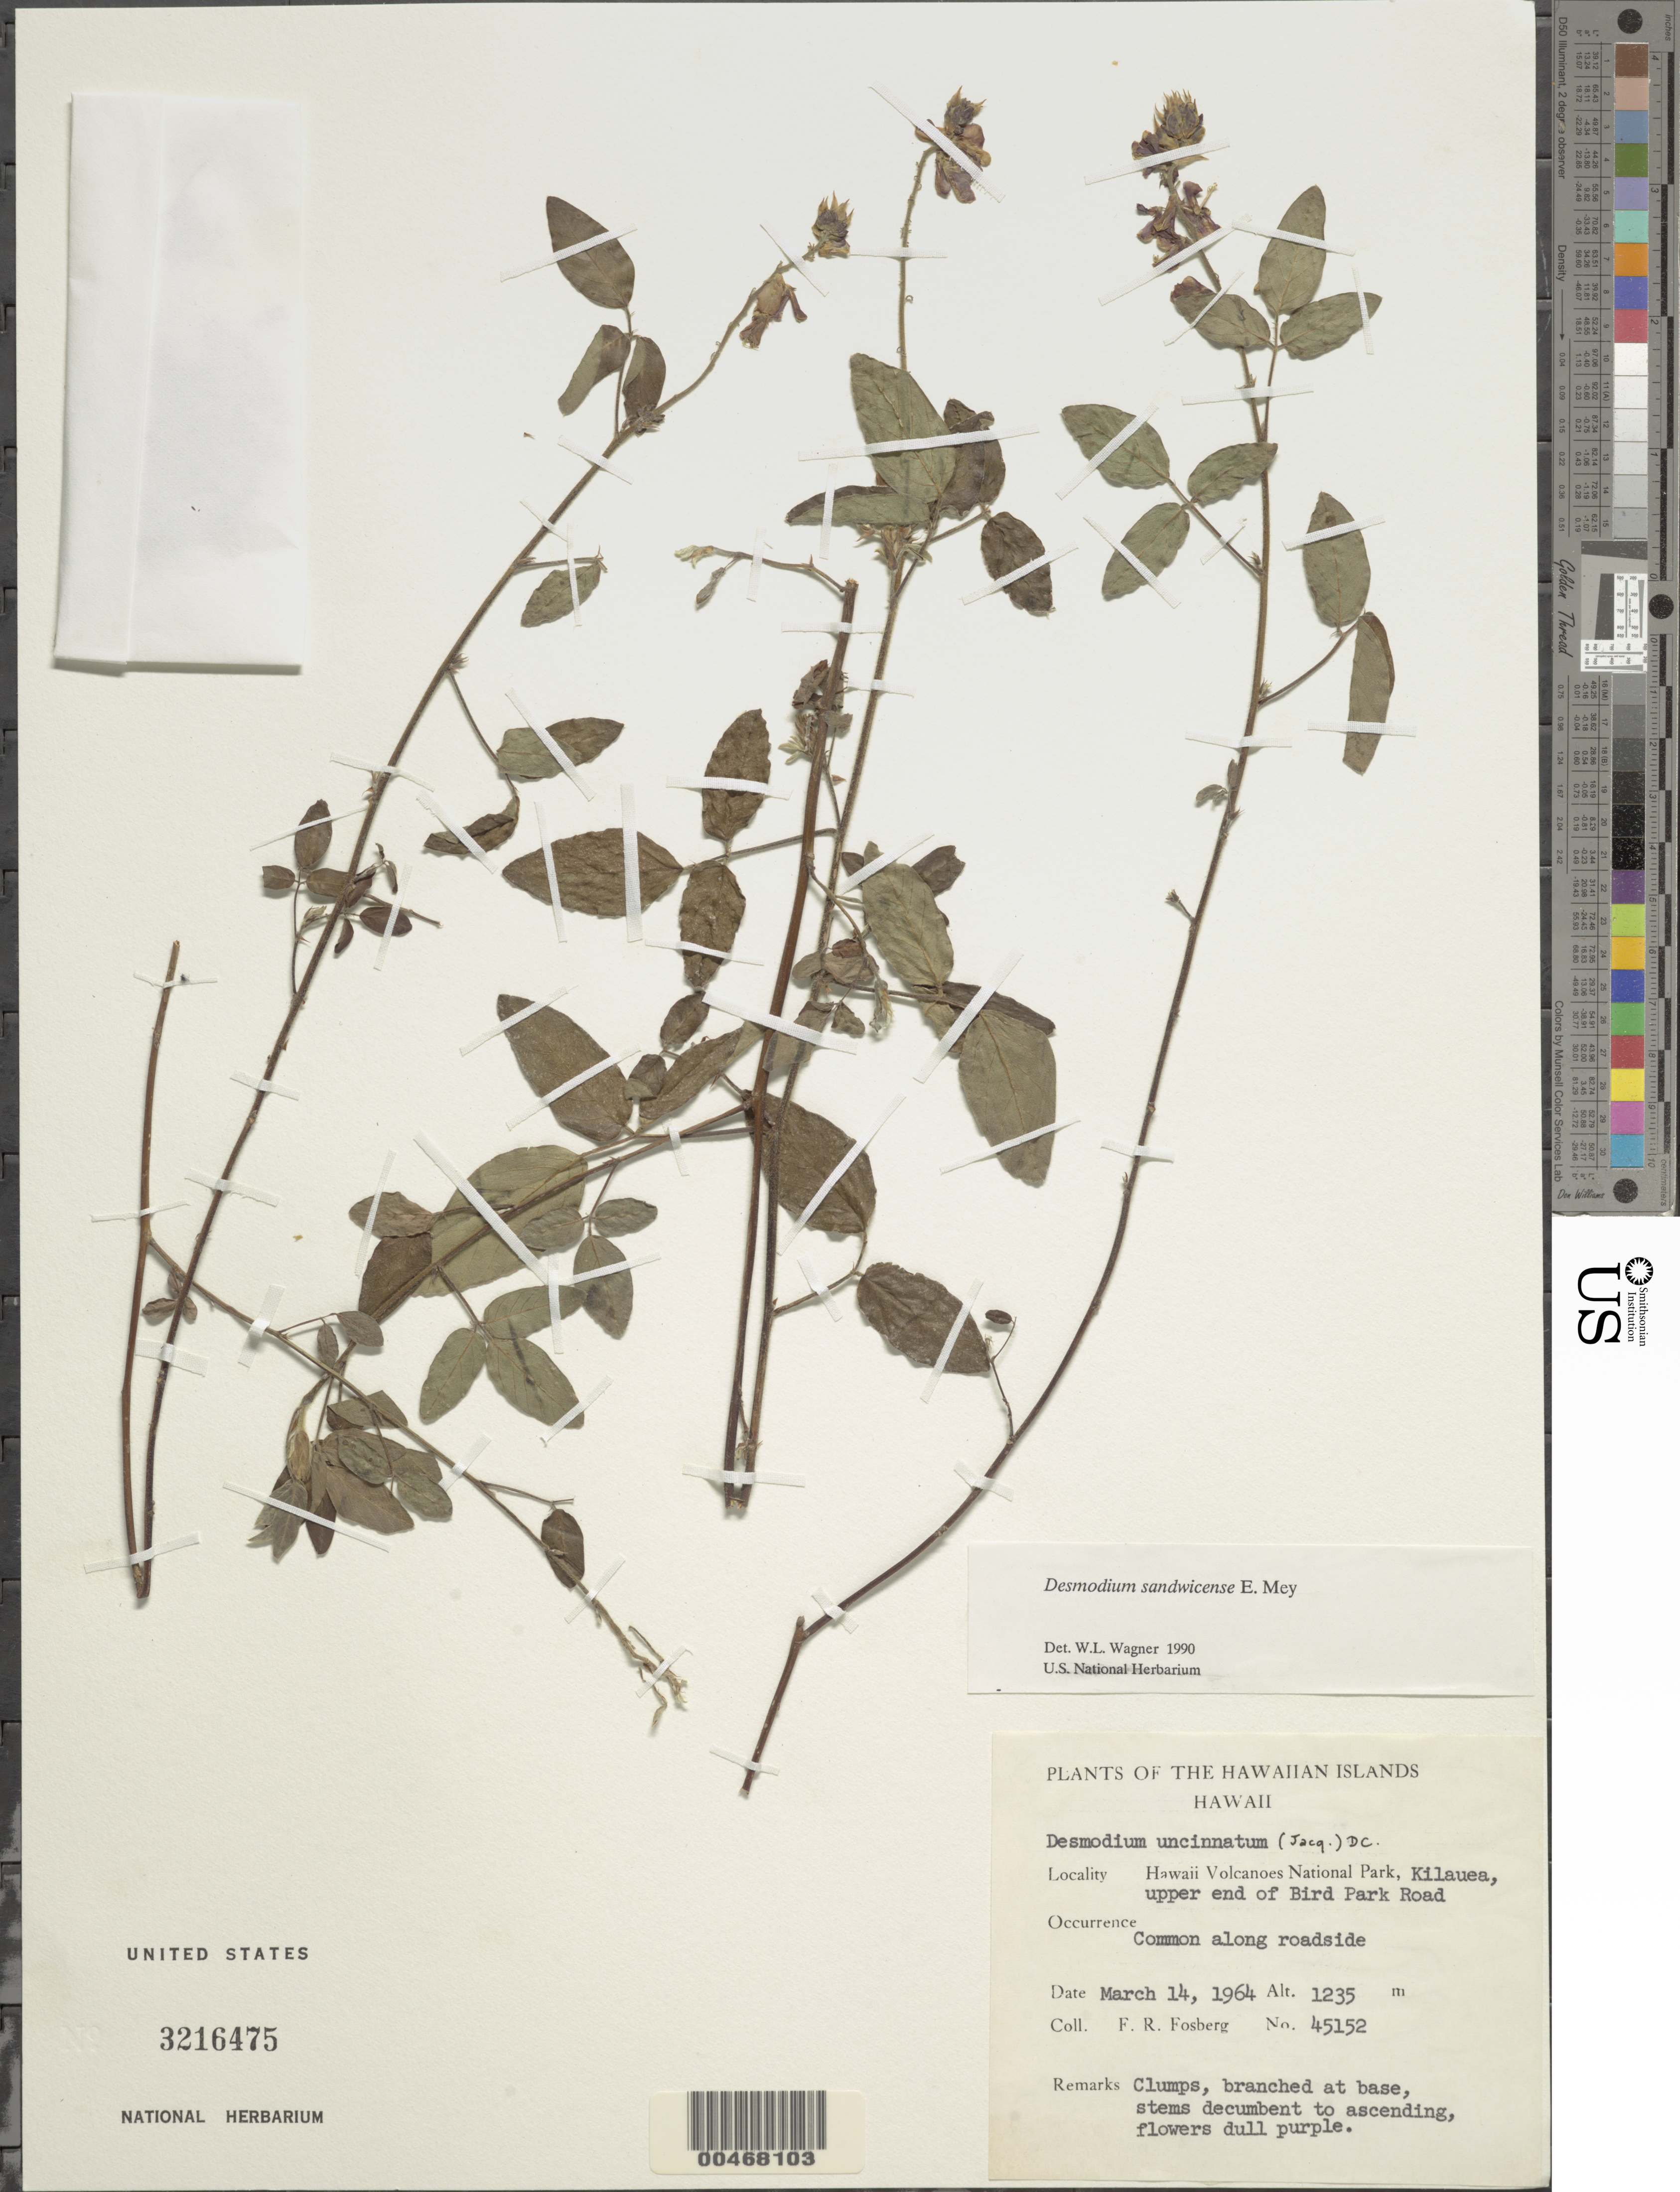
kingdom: Plantae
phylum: Tracheophyta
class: Magnoliopsida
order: Fabales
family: Fabaceae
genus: Desmodium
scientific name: Desmodium uncinatum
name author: (Jacq.) DC.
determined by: Wagner, W. L., (BOT), Smithsonian Institution - National Museum of Natural History (UNITED STATES)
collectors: F. R. Fosberg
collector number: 45152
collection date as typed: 14 Mar 1964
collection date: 1964-03-14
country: United States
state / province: Hawaii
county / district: Hawaii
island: Hawaii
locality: Hawaii Volcanoes National Park, Kilauea, upper end of Bird Park Road.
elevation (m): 1235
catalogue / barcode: US 3216475